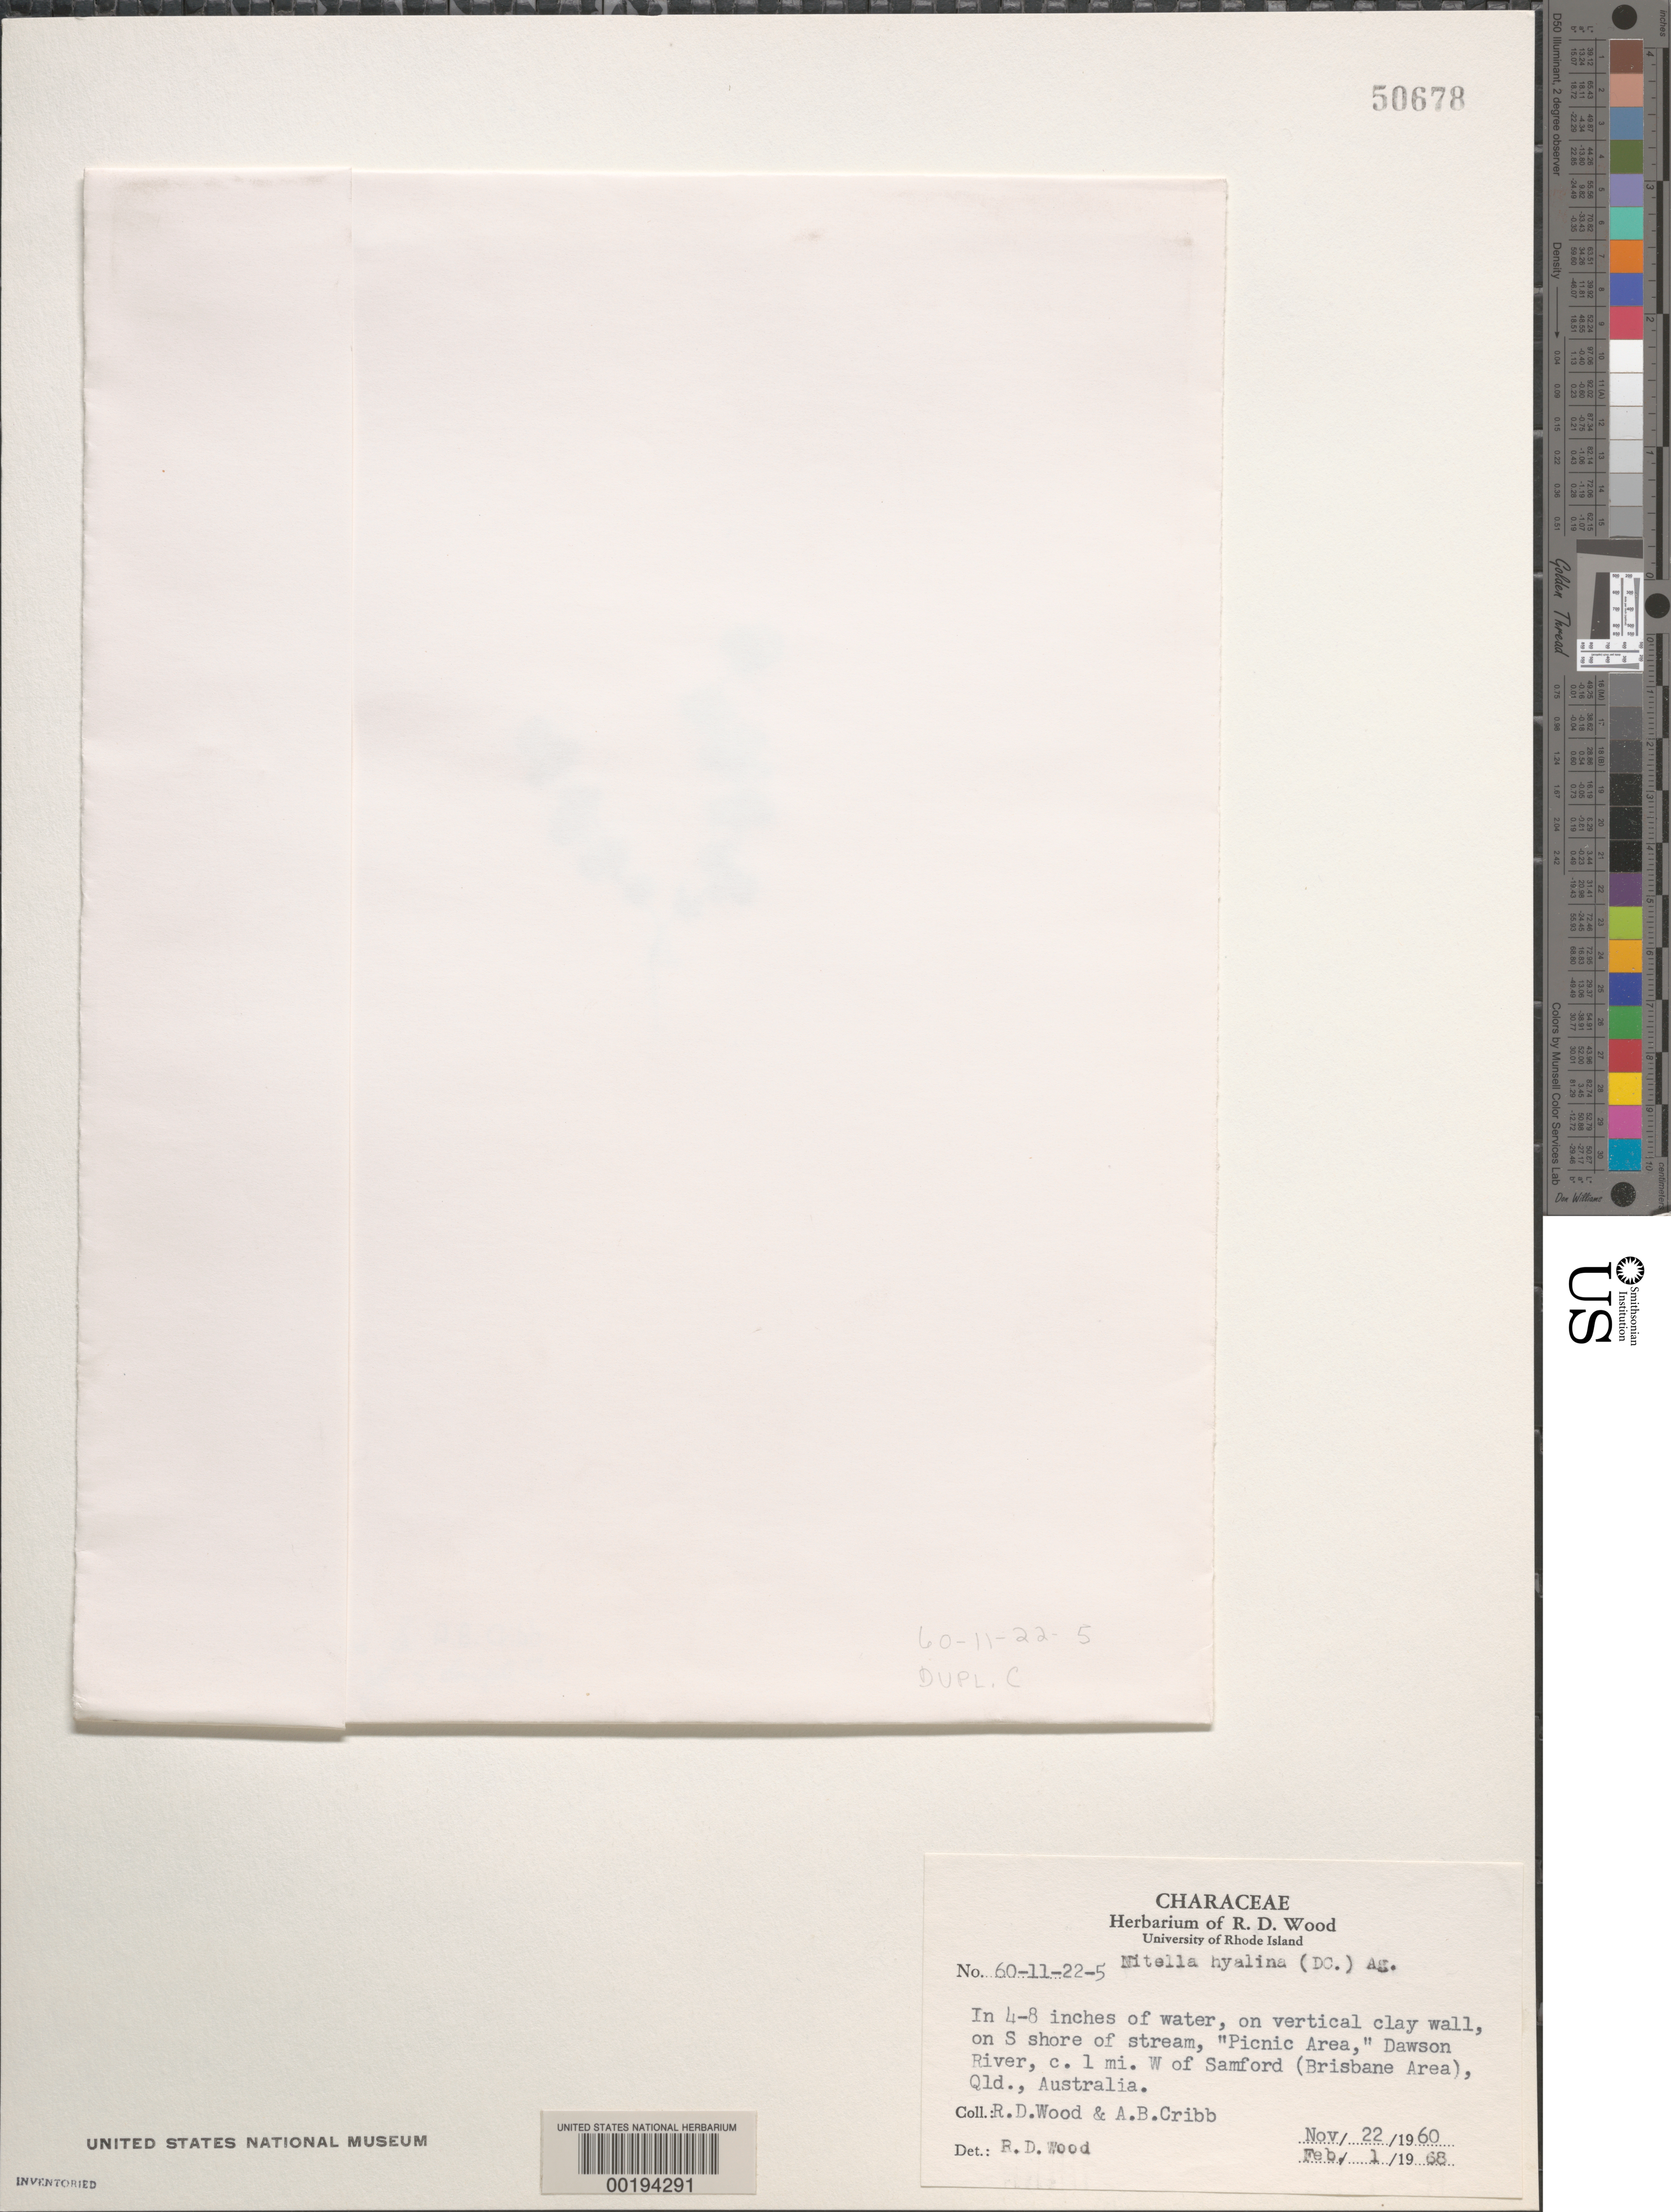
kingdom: Plantae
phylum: Charophyta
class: Charophyceae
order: Charales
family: Characeae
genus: Nitella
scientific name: Nitella hyalina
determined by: Wood, R. D.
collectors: R. Wood & A. Cribb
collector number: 60-11-22-5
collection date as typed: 22 Nov 1960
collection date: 1960-11-22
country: Australia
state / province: Queensland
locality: Dawson River picnic area, ca. 1 mile west of Samford, Brisbane area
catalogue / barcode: US 50678